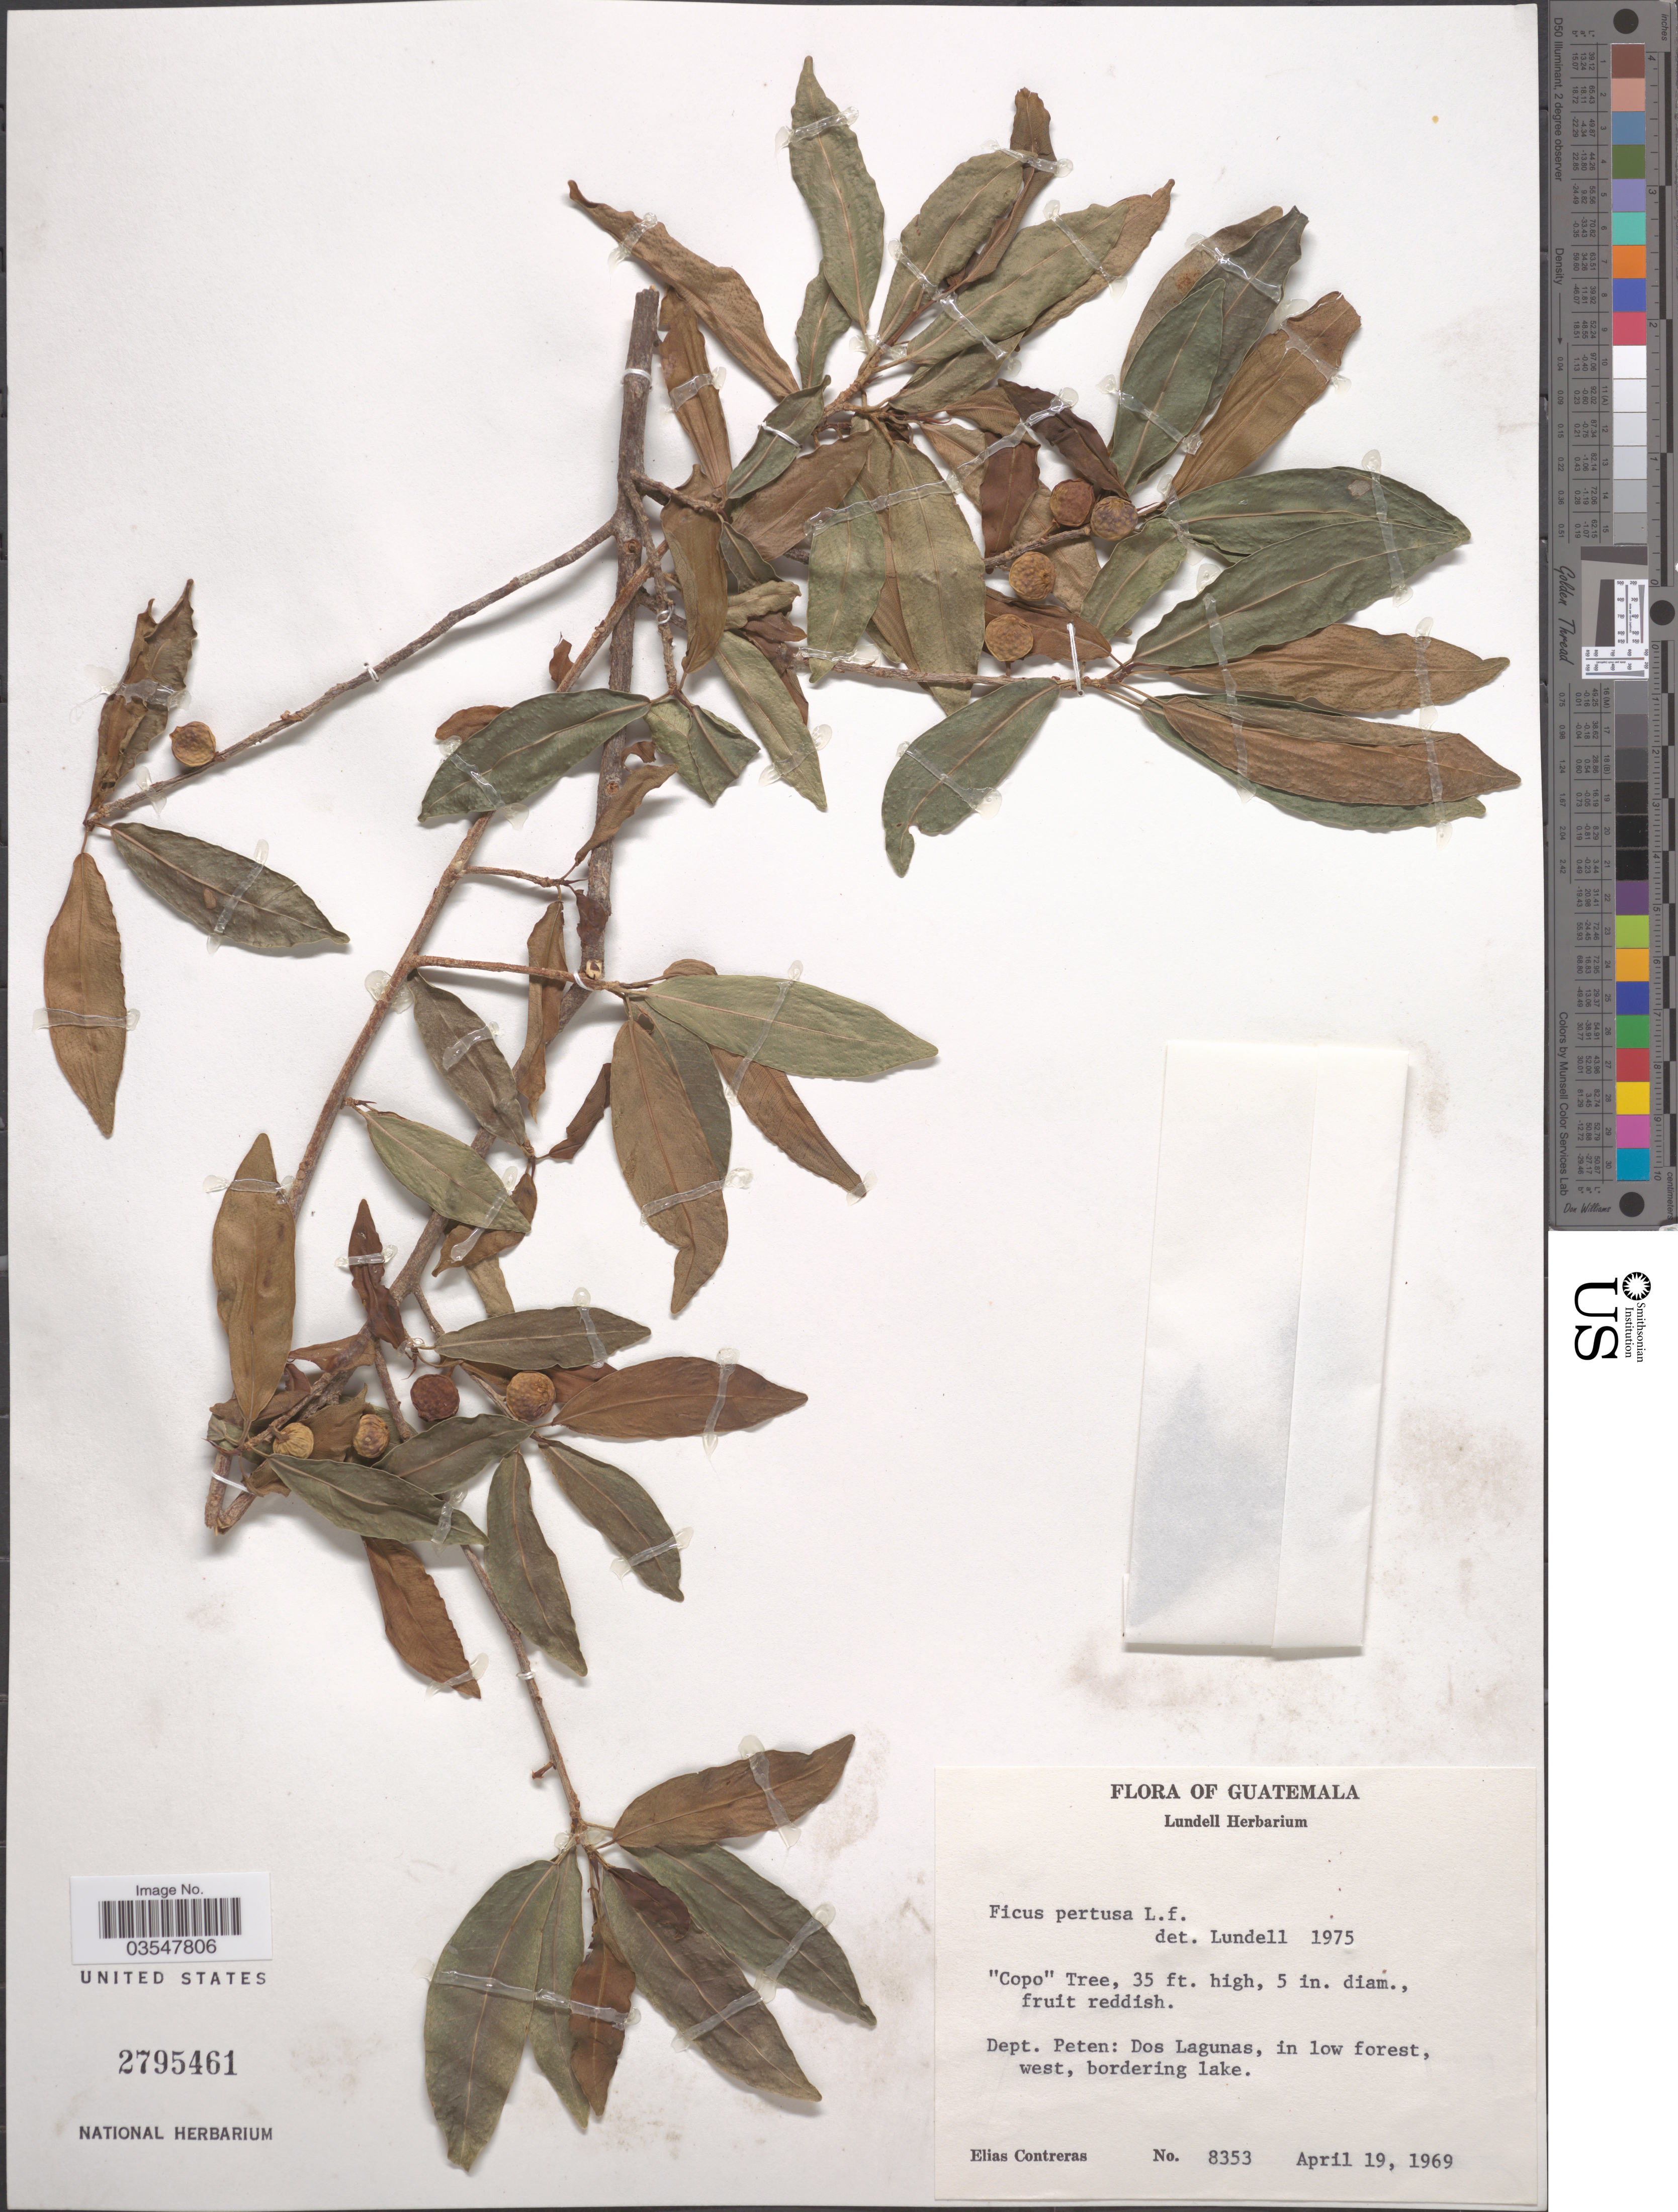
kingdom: Plantae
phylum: Tracheophyta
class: Magnoliopsida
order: Rosales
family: Moraceae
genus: Ficus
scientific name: Ficus pertusa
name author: L. f.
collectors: E. Contreras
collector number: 8353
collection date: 1969-04-19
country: Guatemala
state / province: El Peten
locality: Dept. Peten: Dos Lagunas, in low forest, west, bordering lake.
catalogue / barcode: US 2795461